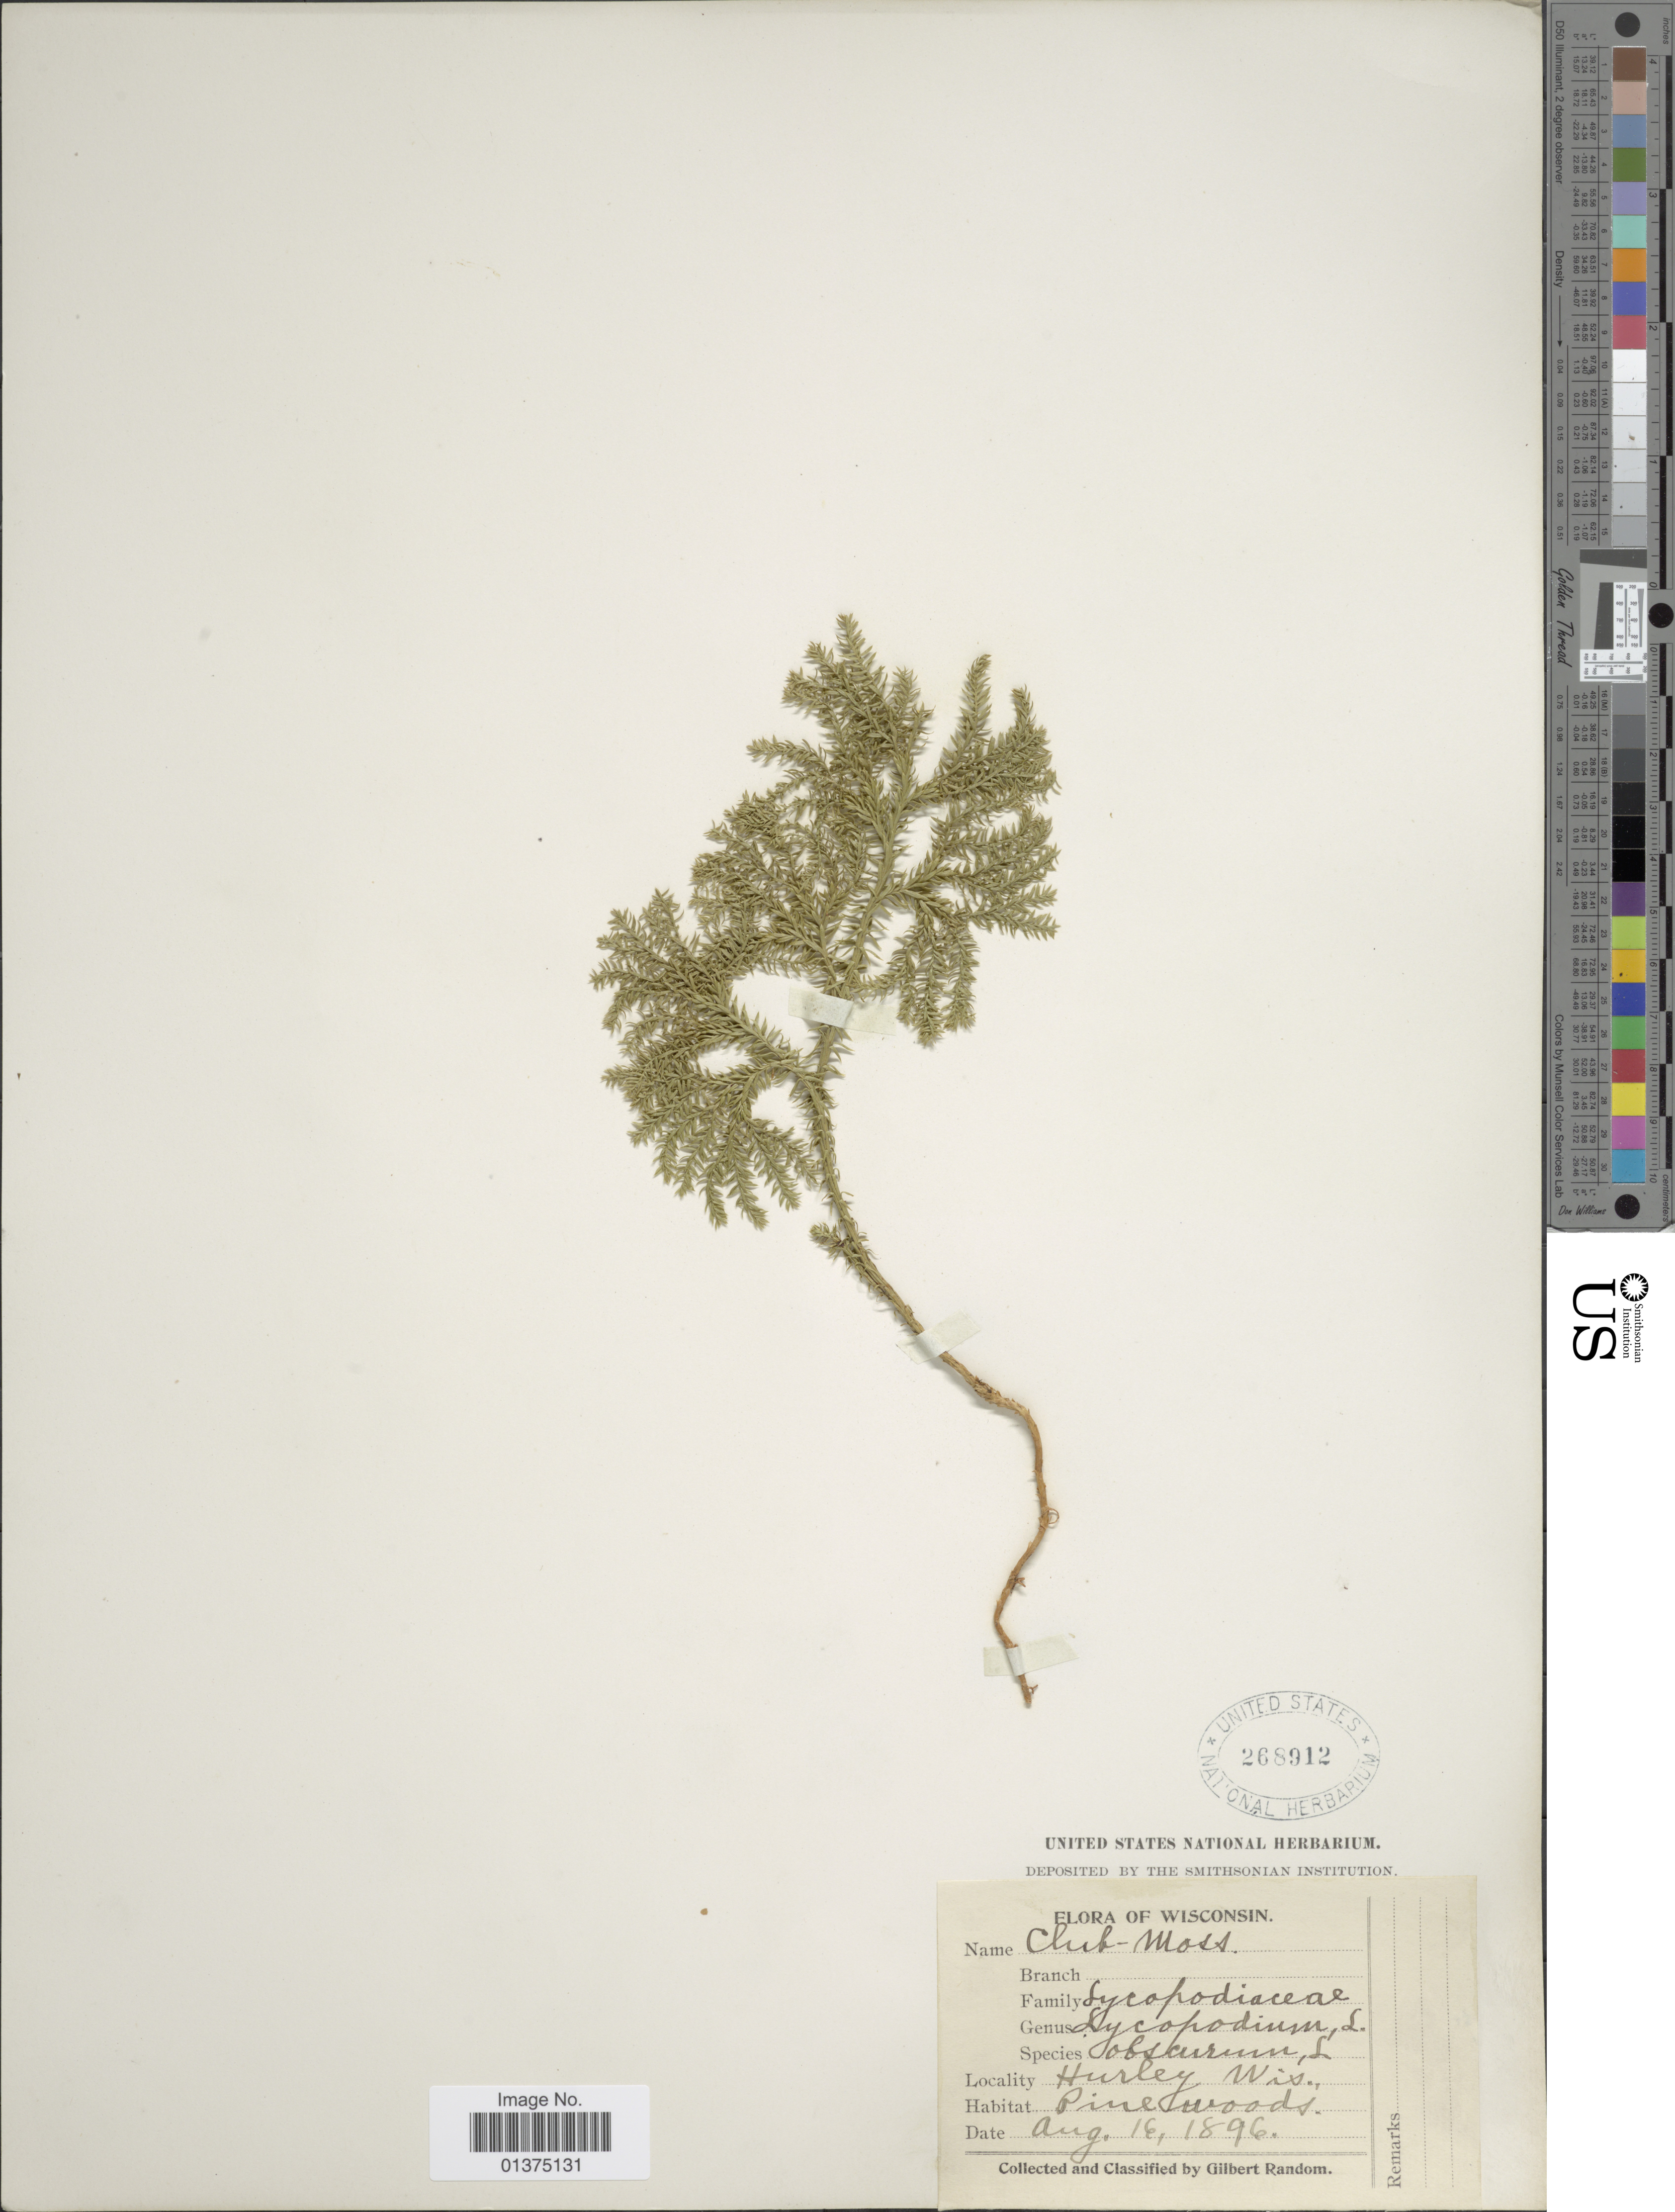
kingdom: Plantae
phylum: Tracheophyta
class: Lycopodiopsida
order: Lycopodiales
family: Lycopodiaceae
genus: Dendrolycopodium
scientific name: Dendrolycopodium dendroideum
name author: (Michx.) A. Haines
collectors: G. Random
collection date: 1896-08-16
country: United States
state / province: Wisconsin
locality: Hurley, Club-Moss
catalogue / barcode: US 268912